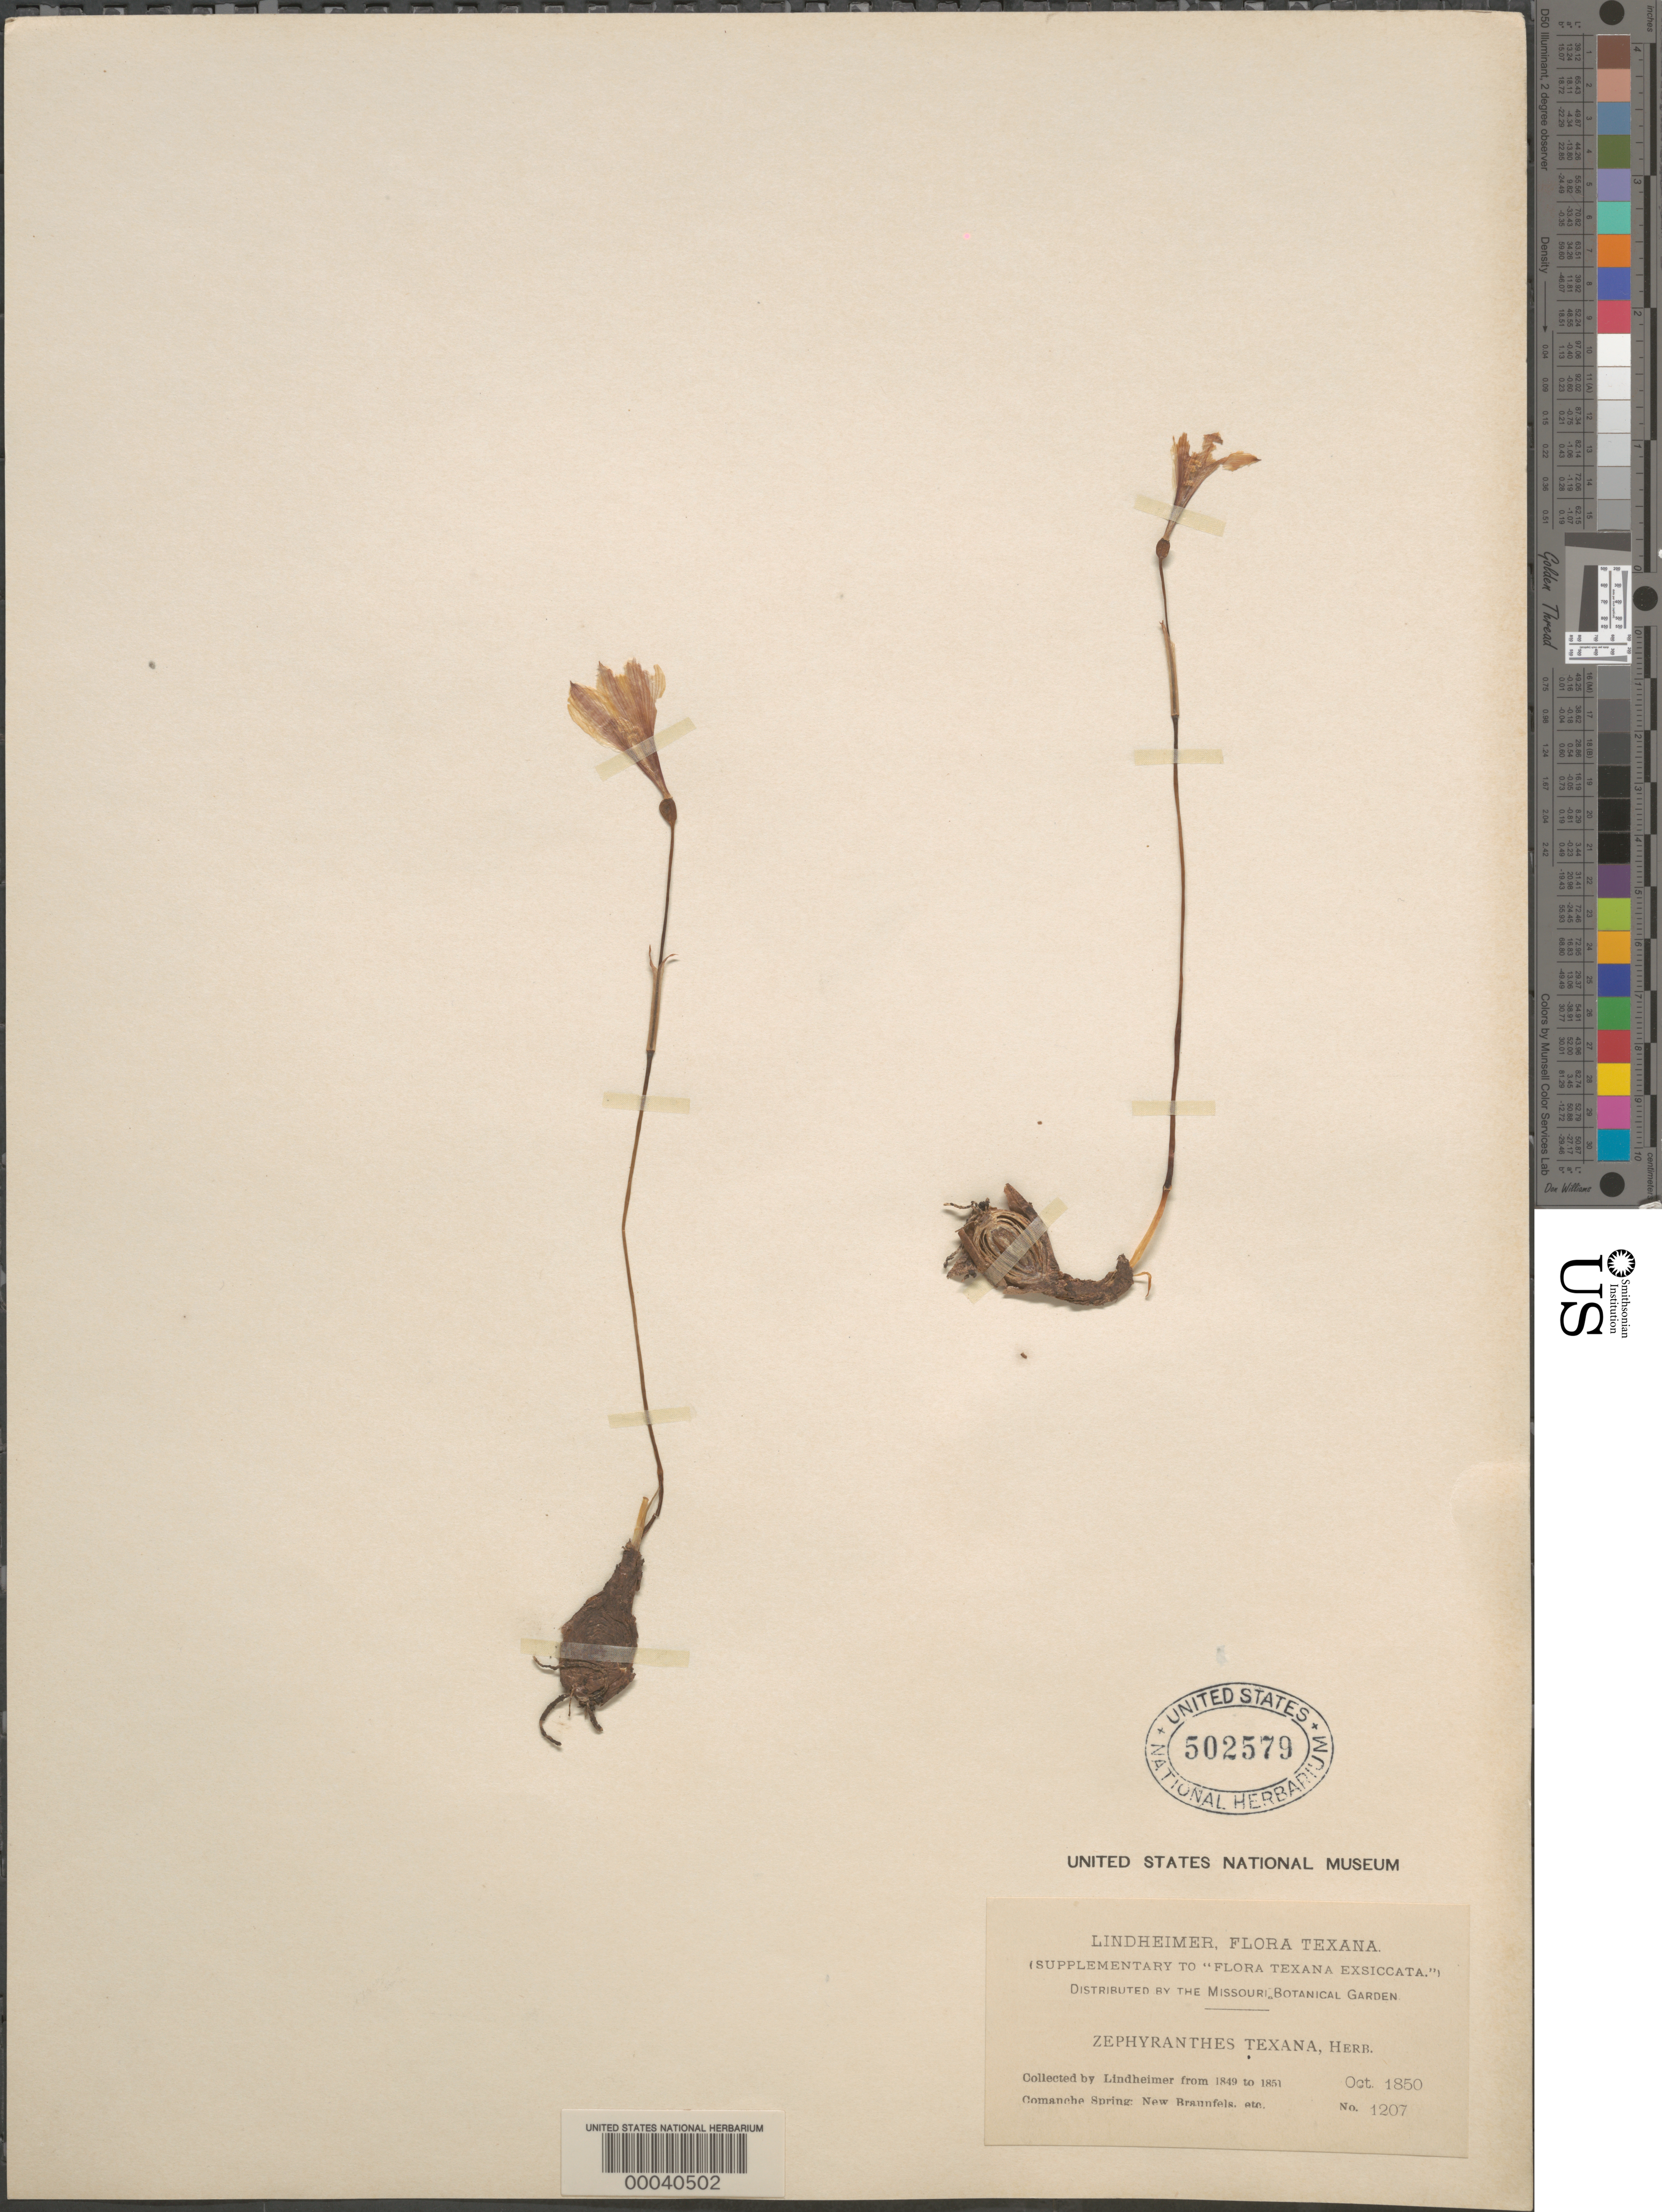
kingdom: Plantae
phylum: Tracheophyta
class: Liliopsida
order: Asparagales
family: Amaryllidaceae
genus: Zephyranthes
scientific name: Zephyranthes tubispatha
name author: (L'Hér.) Hub.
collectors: F. J. Lindheimer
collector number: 1207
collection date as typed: Oct 1850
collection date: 1850-10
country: United States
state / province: Texas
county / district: Comal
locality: Comanche springs, new braunfels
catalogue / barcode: US 502579